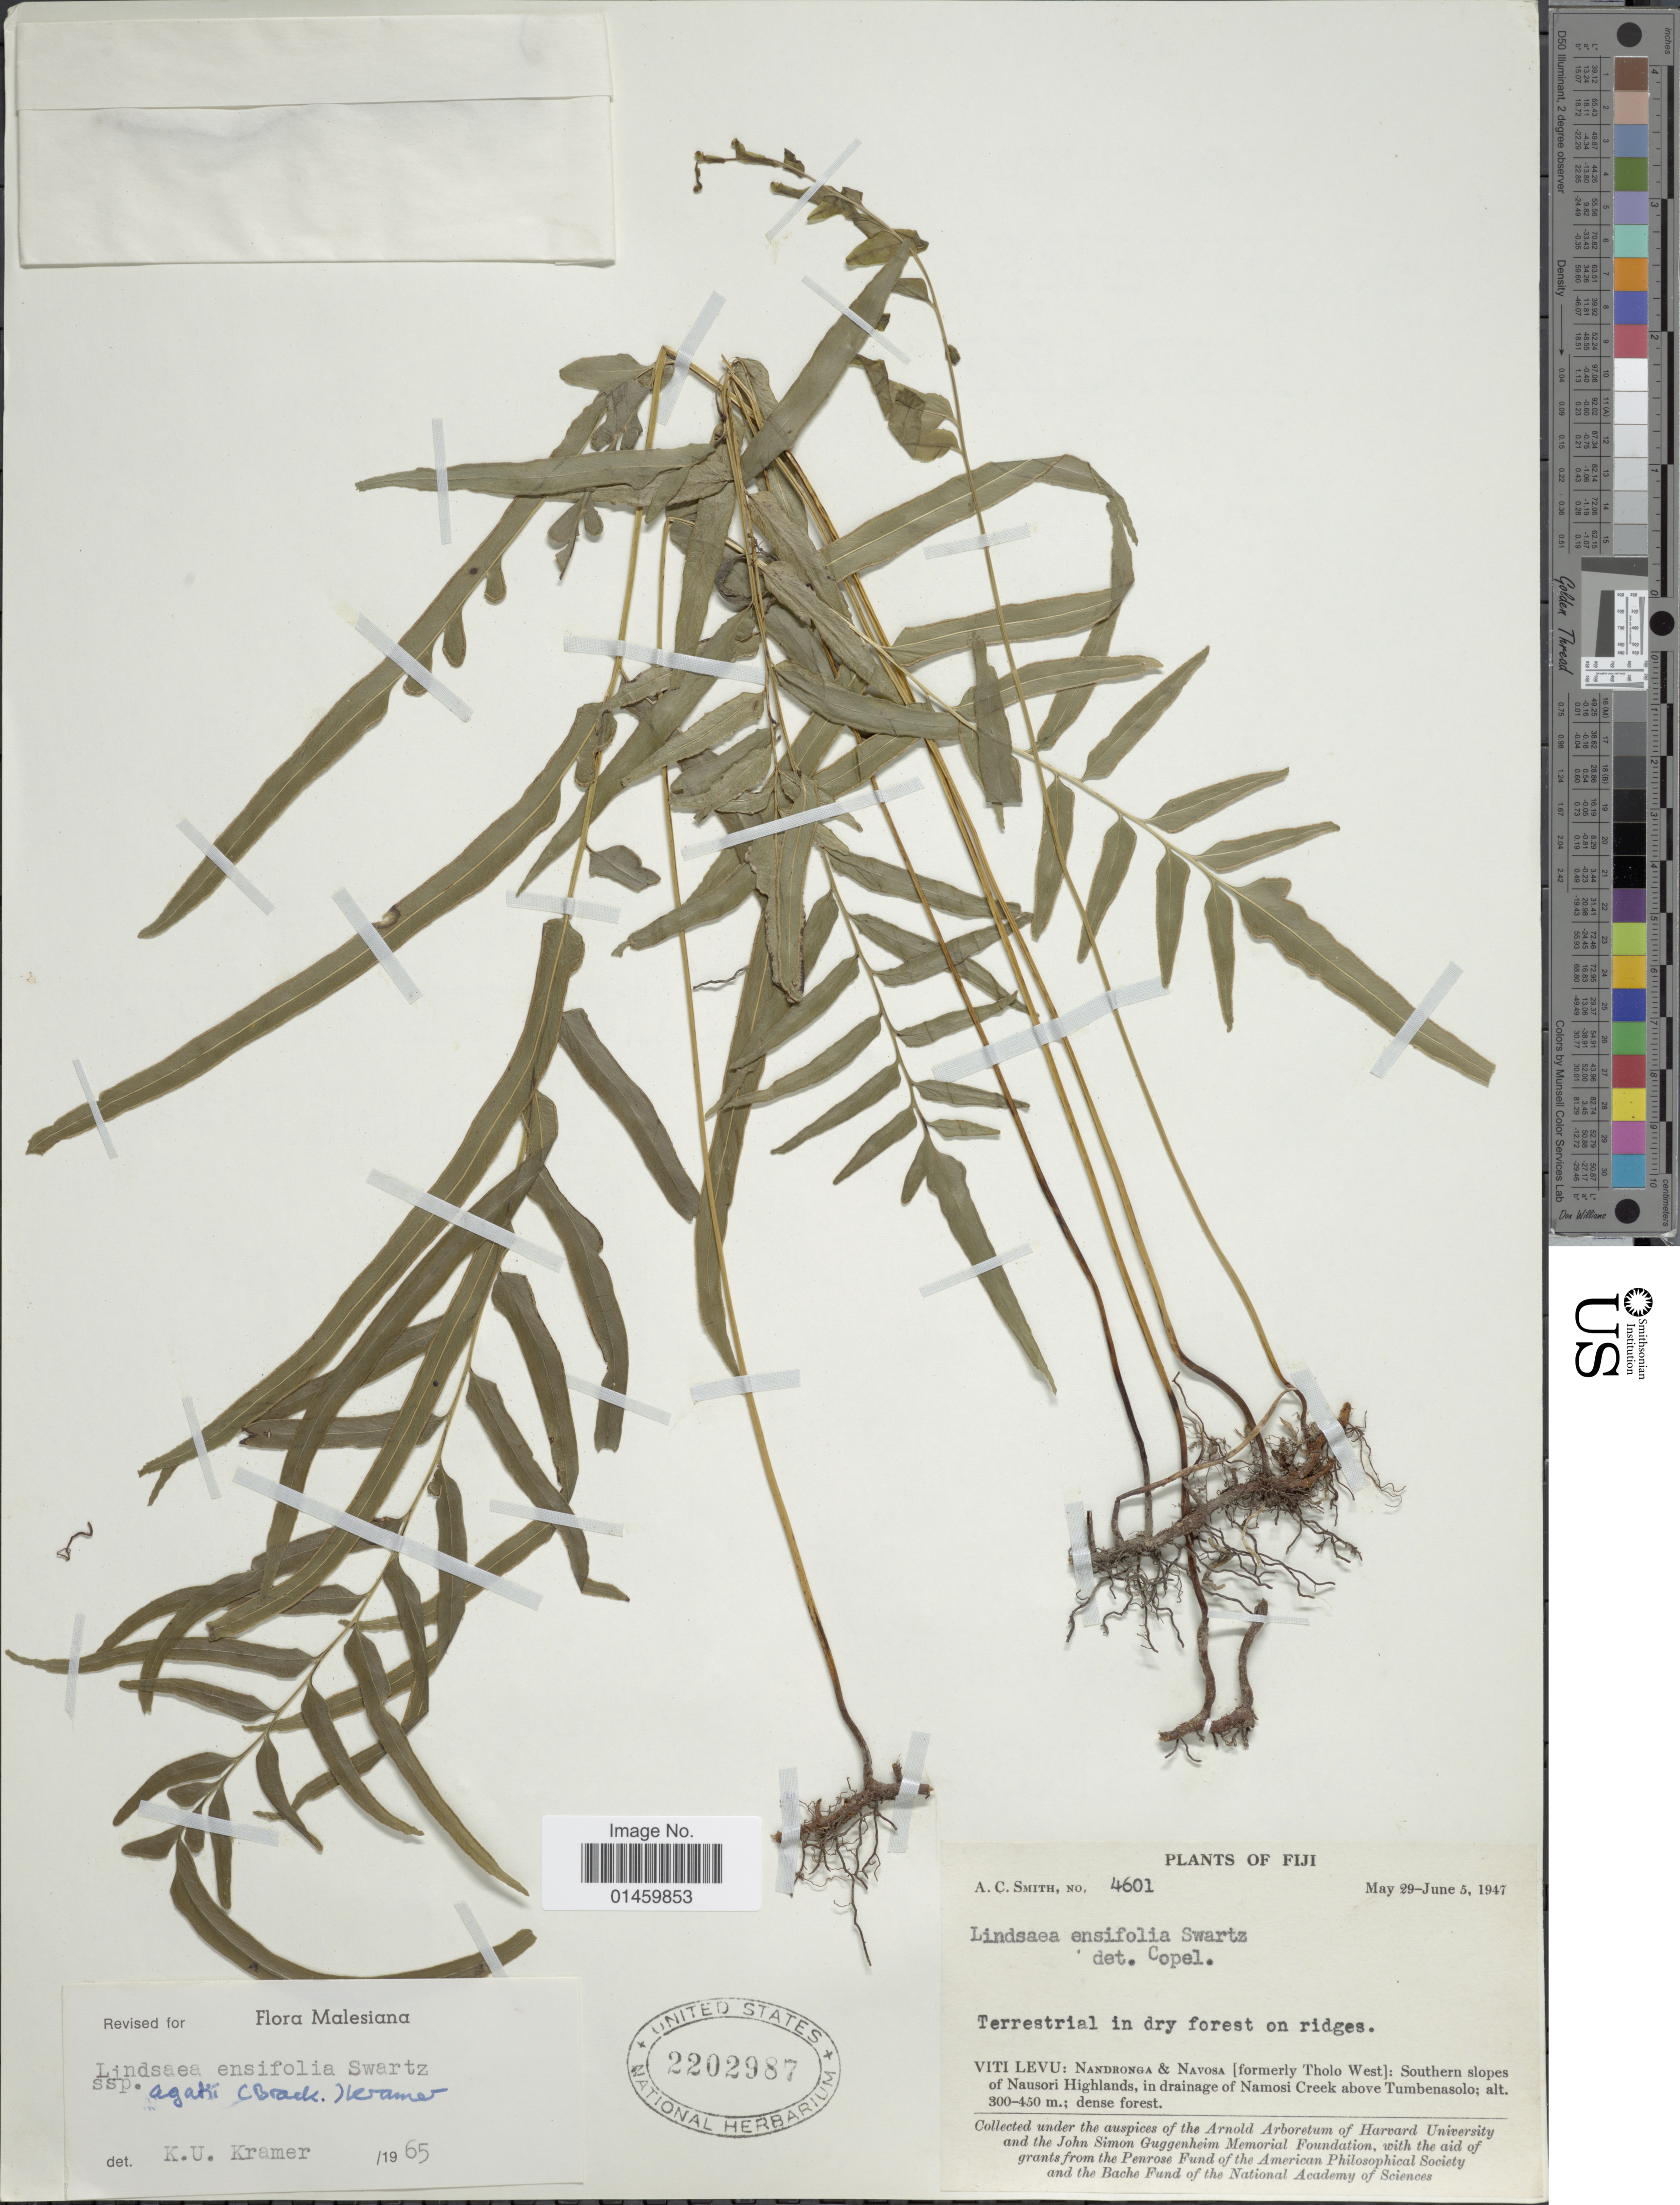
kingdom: Plantae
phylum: Tracheophyta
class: Polypodiopsida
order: Polypodiales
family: Lindsaeaceae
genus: Lindsaea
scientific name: Lindsaea ensifolia subsp. agatii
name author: (Brack.) K.U. Kramer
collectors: A. C. Smith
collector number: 4601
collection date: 1947-05-29/1947-06-05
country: Fiji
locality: Viti Levu: Nandronga & Navosa [formerly Tholo West]: Southern slopes of Nausori Highlands, in drainage of Namosi Creek above Tumbenasolo.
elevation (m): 300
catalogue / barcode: US 2202987